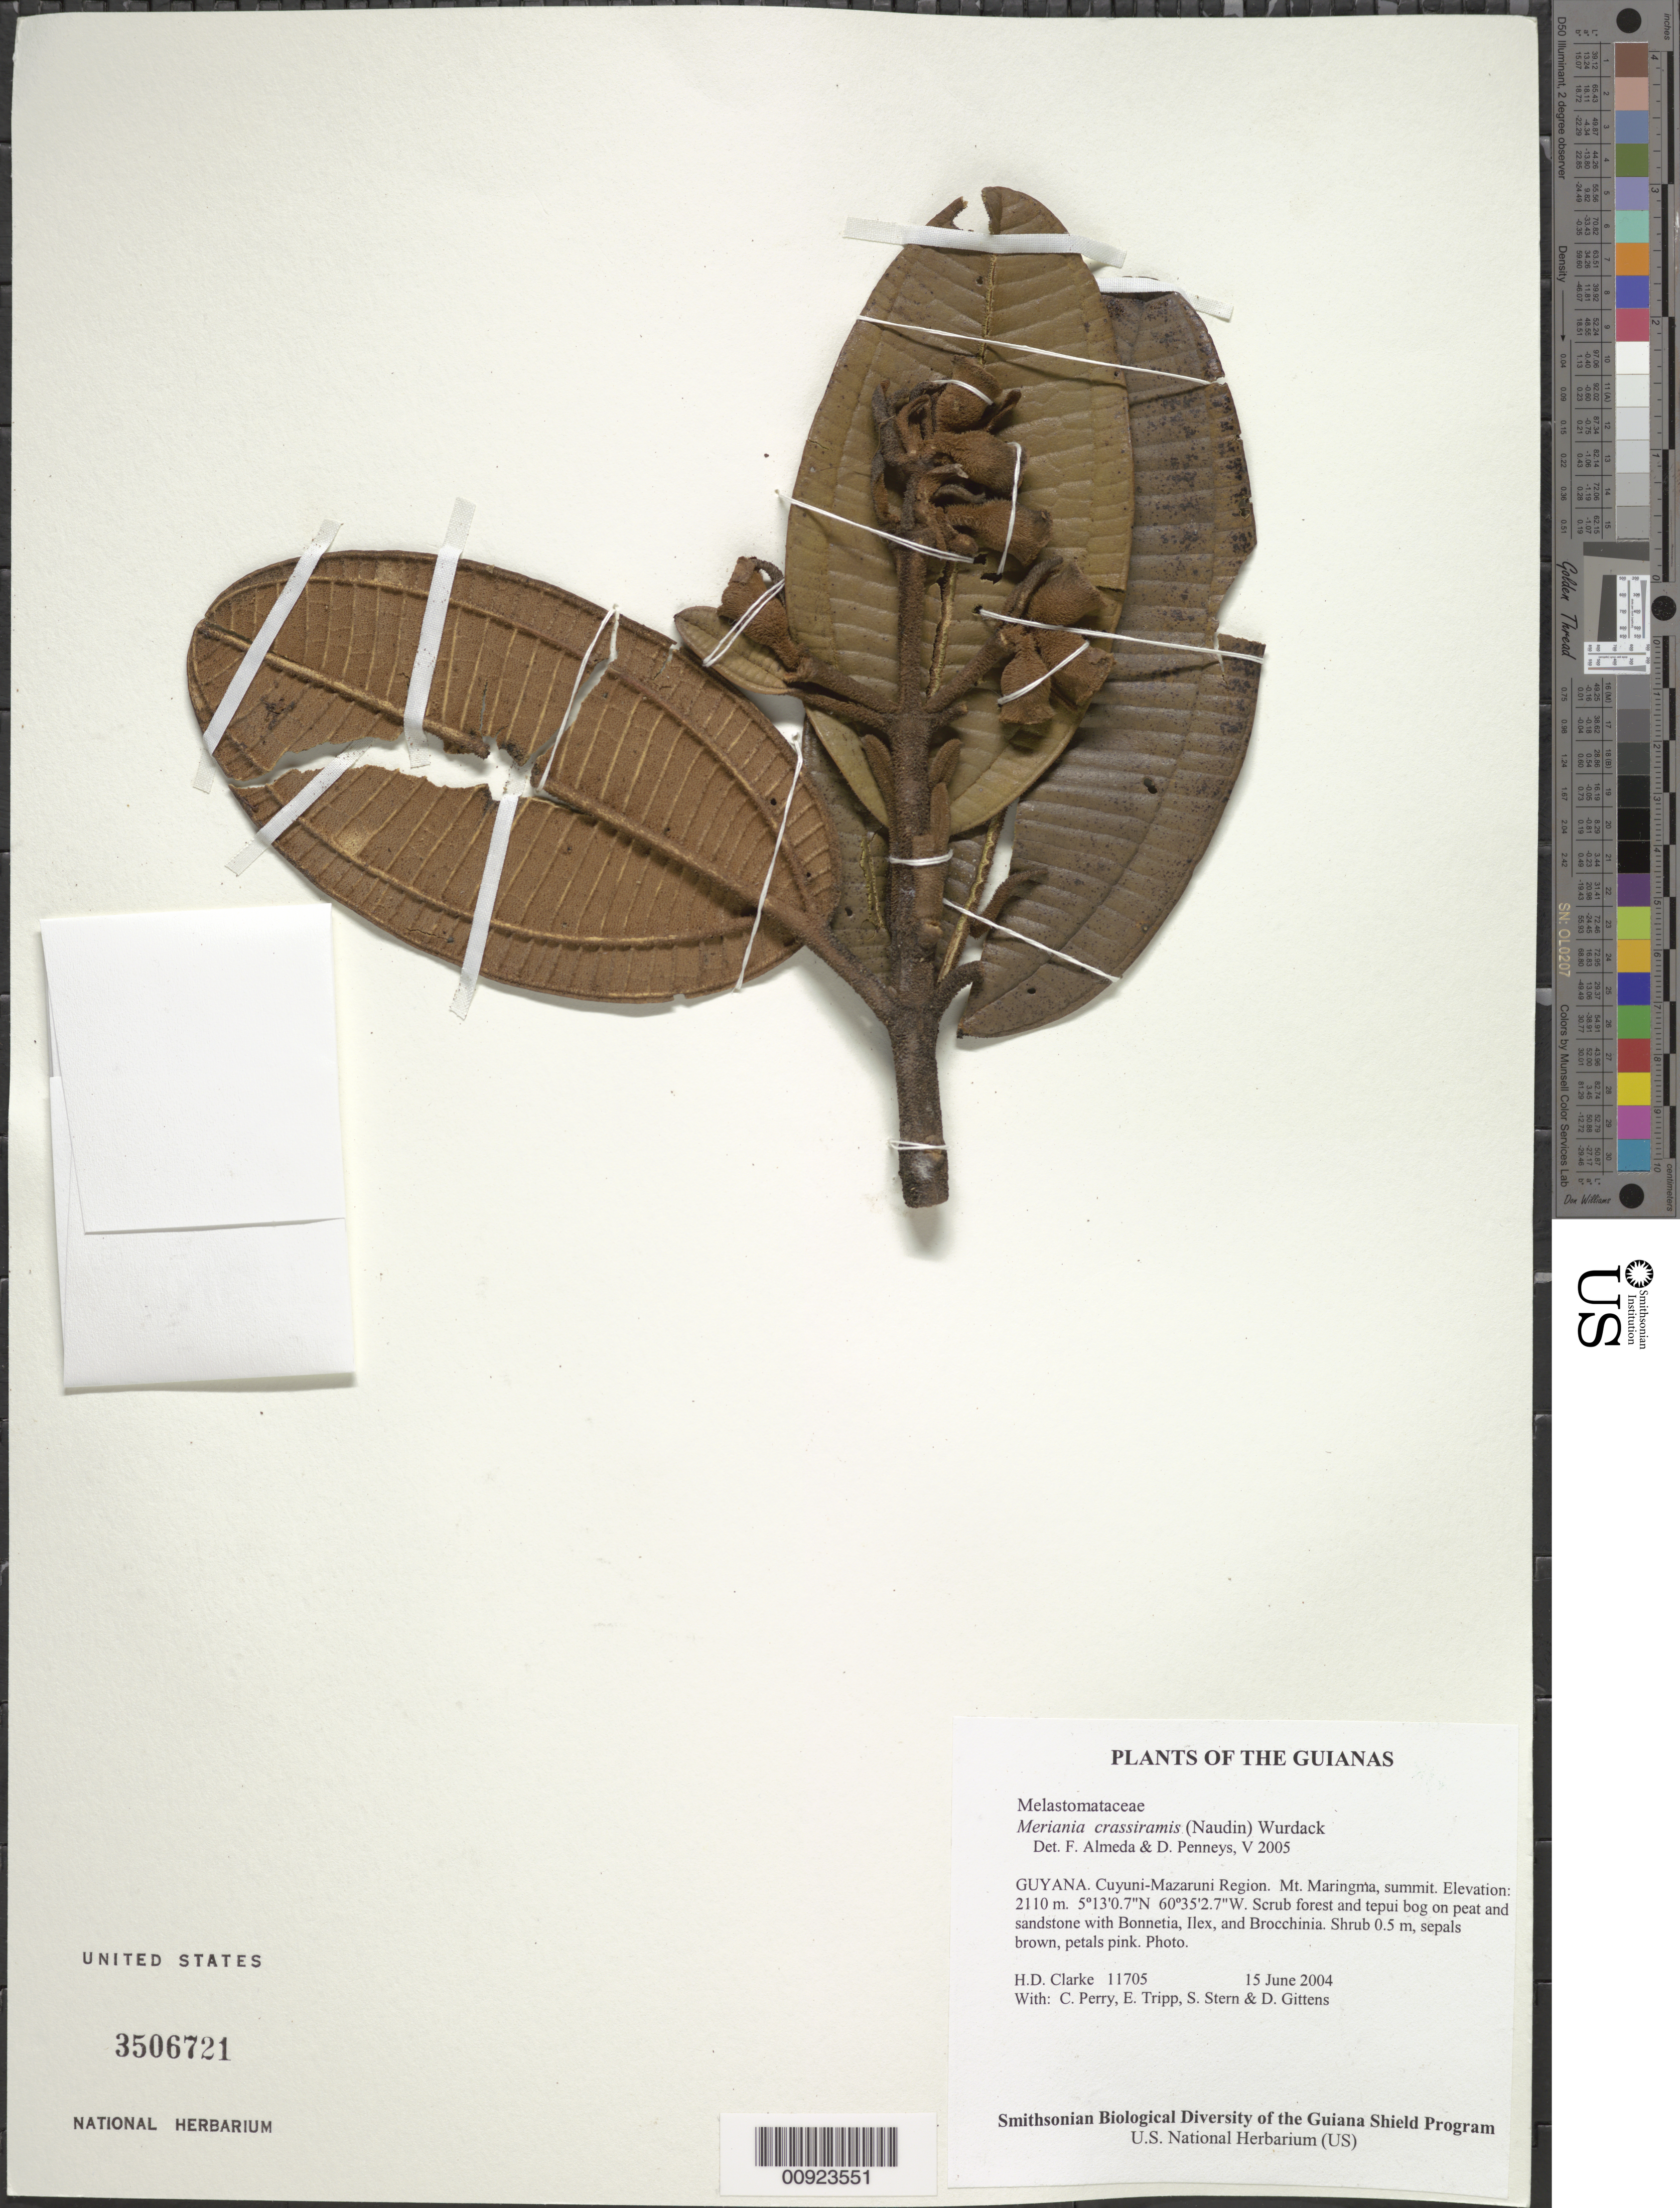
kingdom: Plantae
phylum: Tracheophyta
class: Magnoliopsida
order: Myrtales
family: Melastomataceae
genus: Meriania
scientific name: Meriania crassiramis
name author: (Naudin) Wurdack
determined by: Almeda, F.; Penneys, D. S.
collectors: H. D. Clarke, C. Perry, E. Tripp, S. R. Stern & D. Gittens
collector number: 11705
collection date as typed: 15 June 2004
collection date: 2004-06-15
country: Guyana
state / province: Cuyuni-Mazaruni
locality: Mt. Maringma, summit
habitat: Scrub forest and tepui bog on peat and sandstone with Bonnetia, Ilex, and Brocchinia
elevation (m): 2110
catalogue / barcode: US 3506721